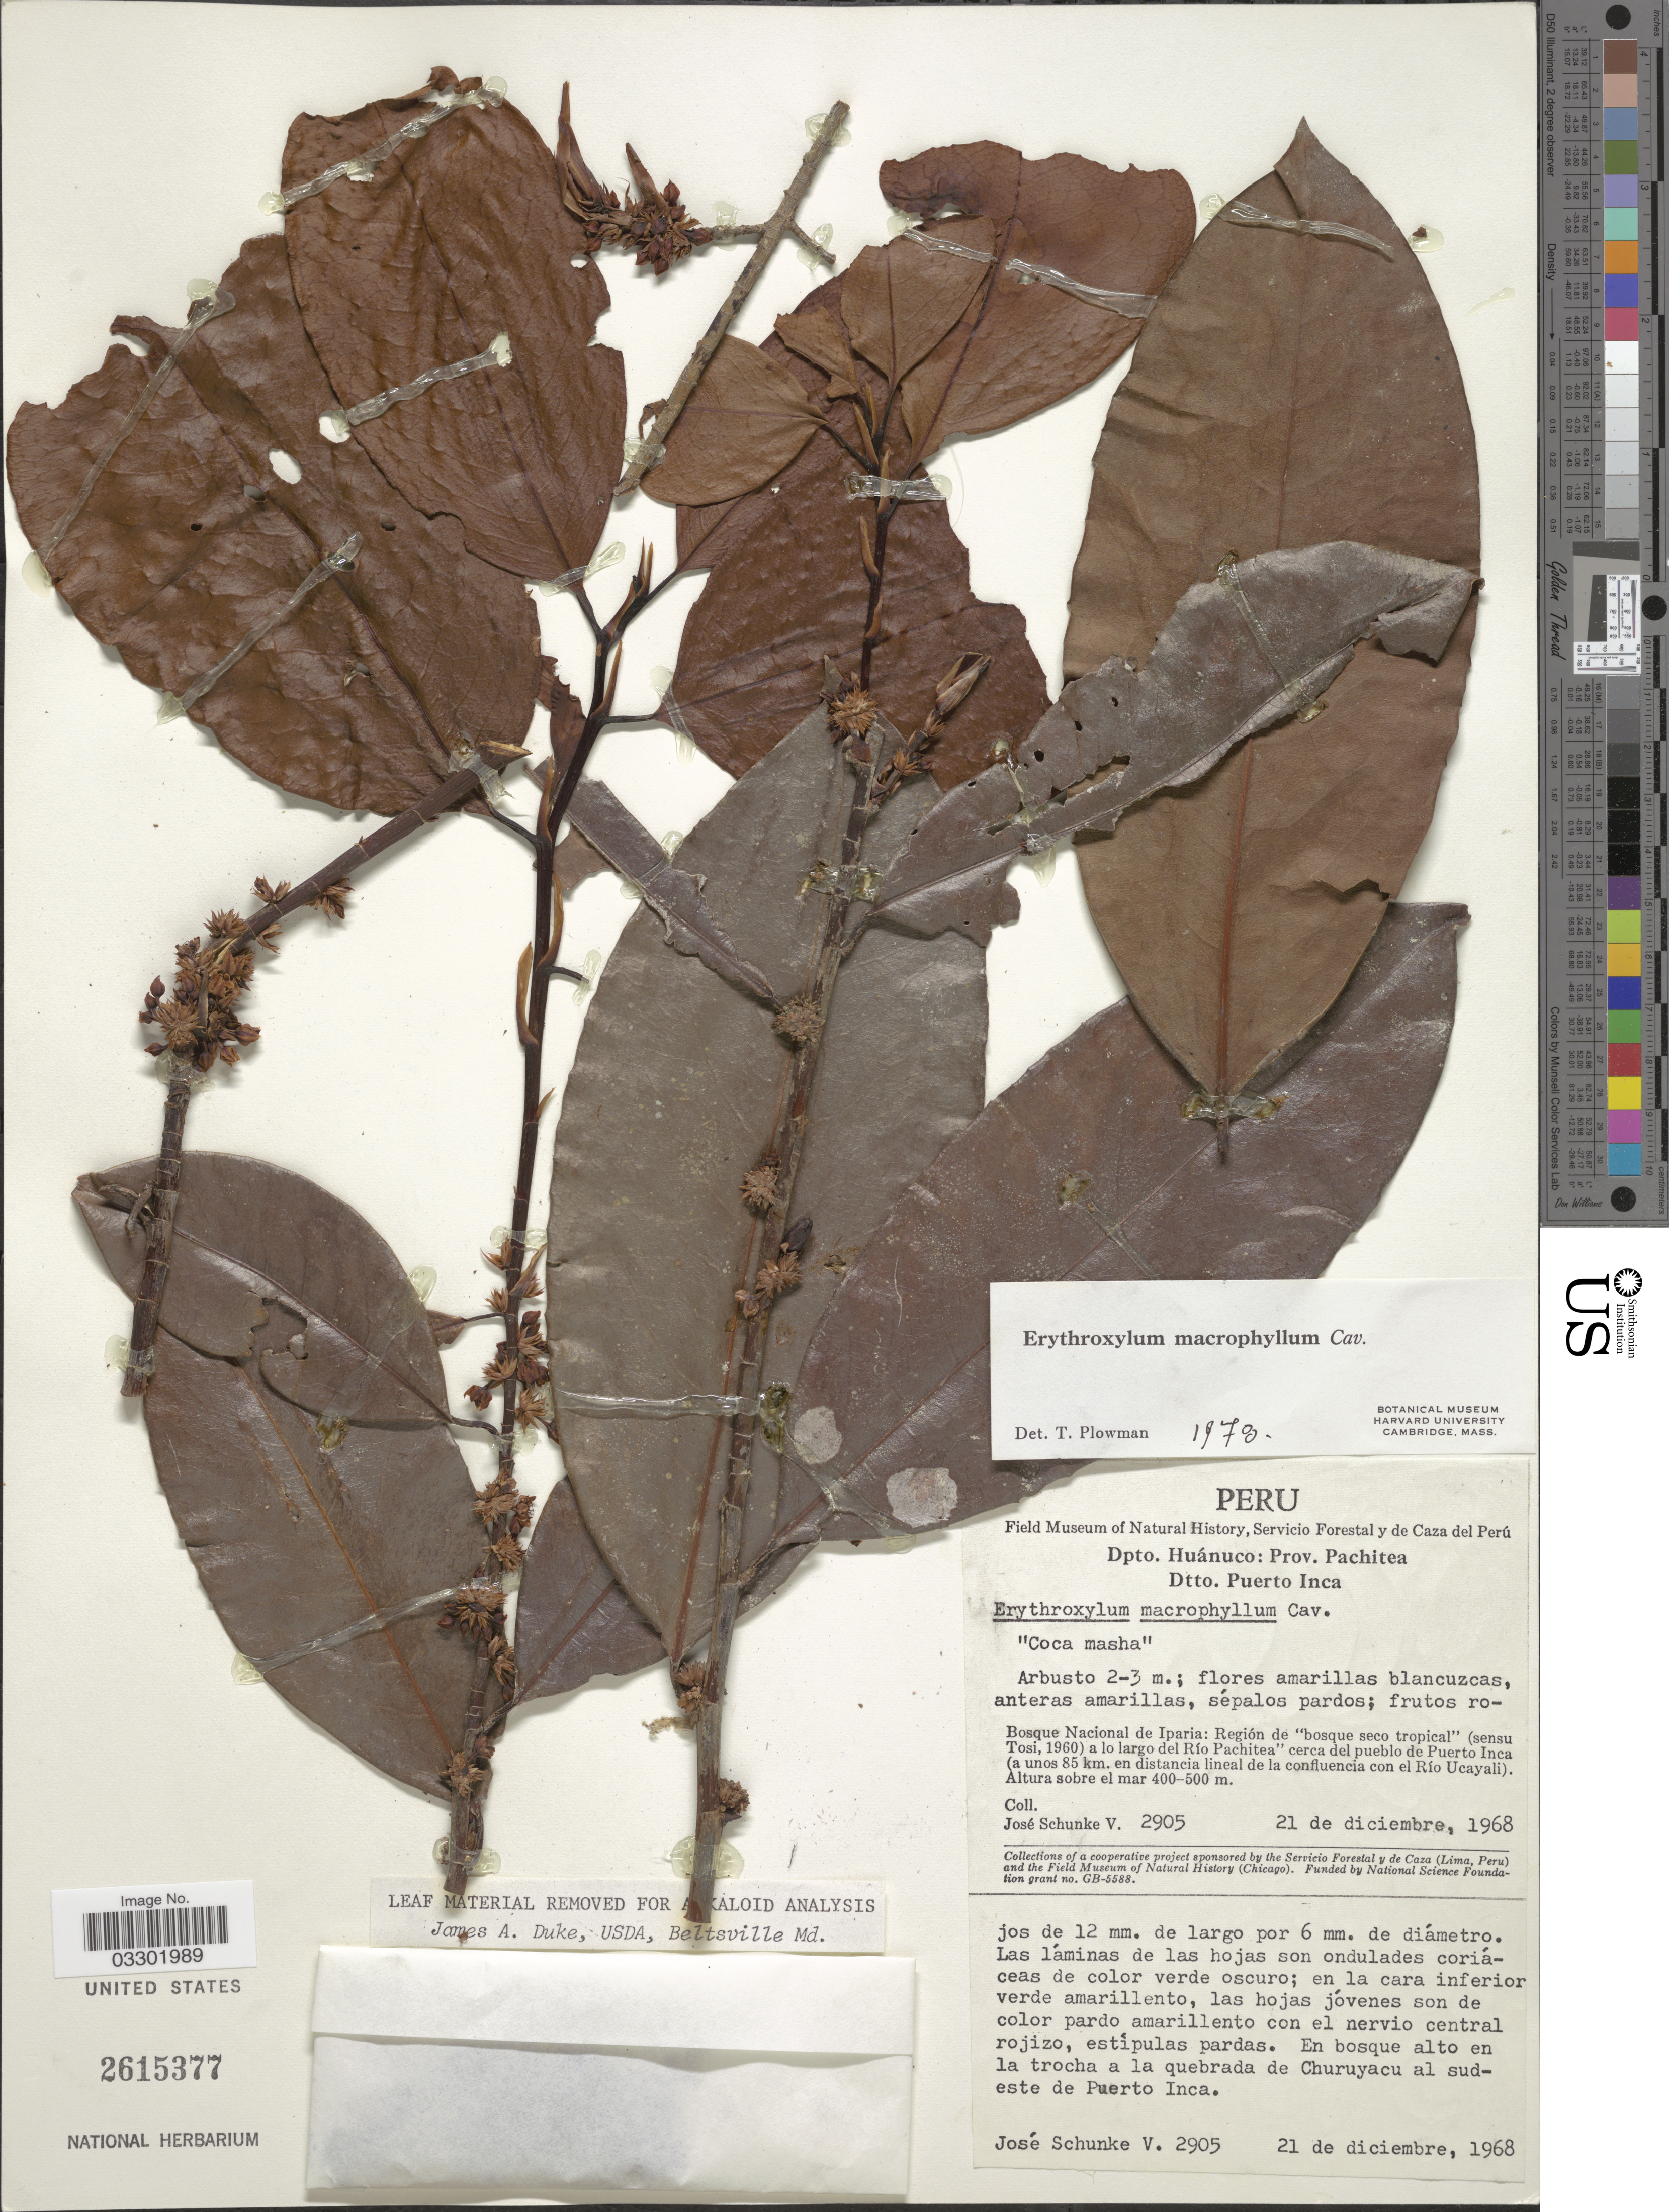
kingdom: Plantae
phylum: Tracheophyta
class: Magnoliopsida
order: Malpighiales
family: Erythroxylaceae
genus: Erythroxylum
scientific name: Erythroxylum macrophyllum var. macrophyllum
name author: Cav.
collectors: J. Schunke Vigo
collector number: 2905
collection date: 1968-12-21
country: Peru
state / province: Huánuco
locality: Dpto. Huánuco: Prov. Pachitea. Dtto. Puerto Inca. Bosque Nacional de Iparia: Región de "bosque seco tropical" (sensu Tosi, 1960) a lo largo del Río Pachitea cerca del pueblo de Puerto Inca (a unos 85 km. en distancia lineal de la confluencia con el Río Ucayali). En bosque alto en la trocha a la quebrada de Churuyacu al sudeste de Puerto Inca.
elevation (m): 400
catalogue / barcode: US 2615377